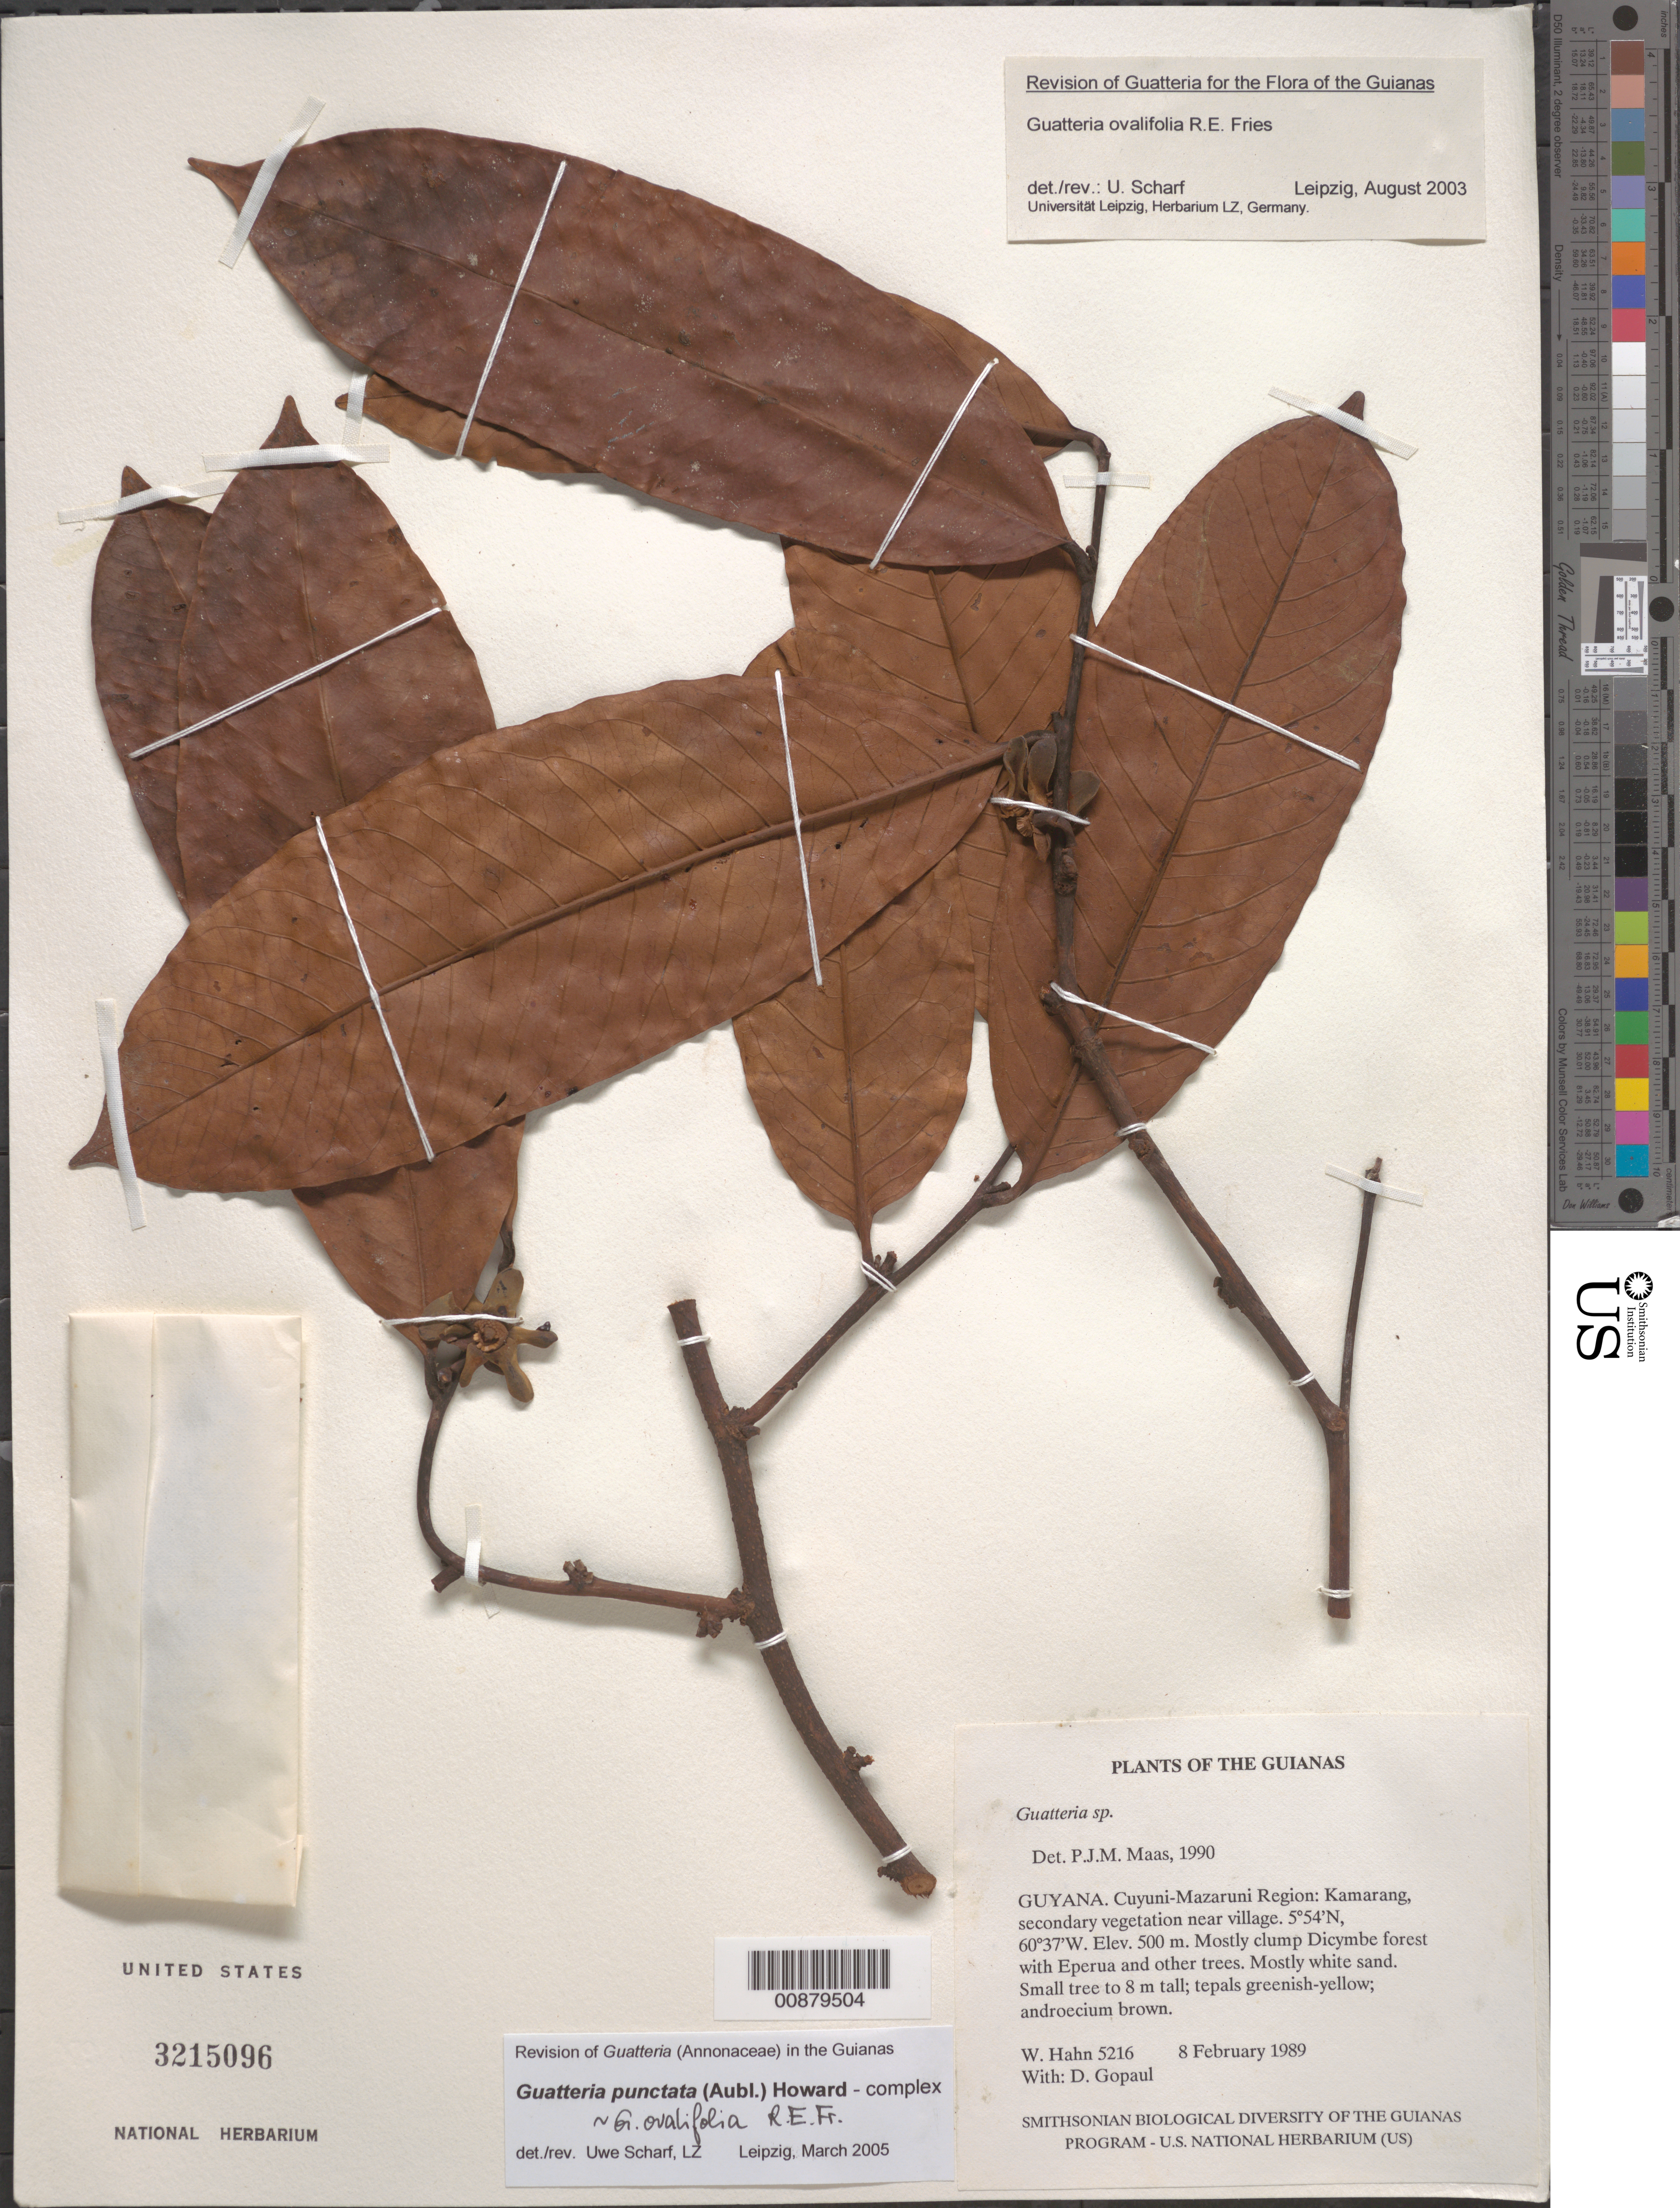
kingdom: Plantae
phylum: Tracheophyta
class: Magnoliopsida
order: Magnoliales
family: Annonaceae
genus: Guatteria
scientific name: Guatteria punctata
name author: (Aubl.) R.A. Howard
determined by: Scharf, U.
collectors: W. Hahn & D. Gopaul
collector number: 5216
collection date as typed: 8 February 1989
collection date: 1989-02-08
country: Guyana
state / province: Cuyuni-Mazaruni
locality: Kamarang, near village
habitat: Secondary vegetation, mostly clump Dicymbe forest with Eperua and other trees. Mostly white sand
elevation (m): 500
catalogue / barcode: US 3215096